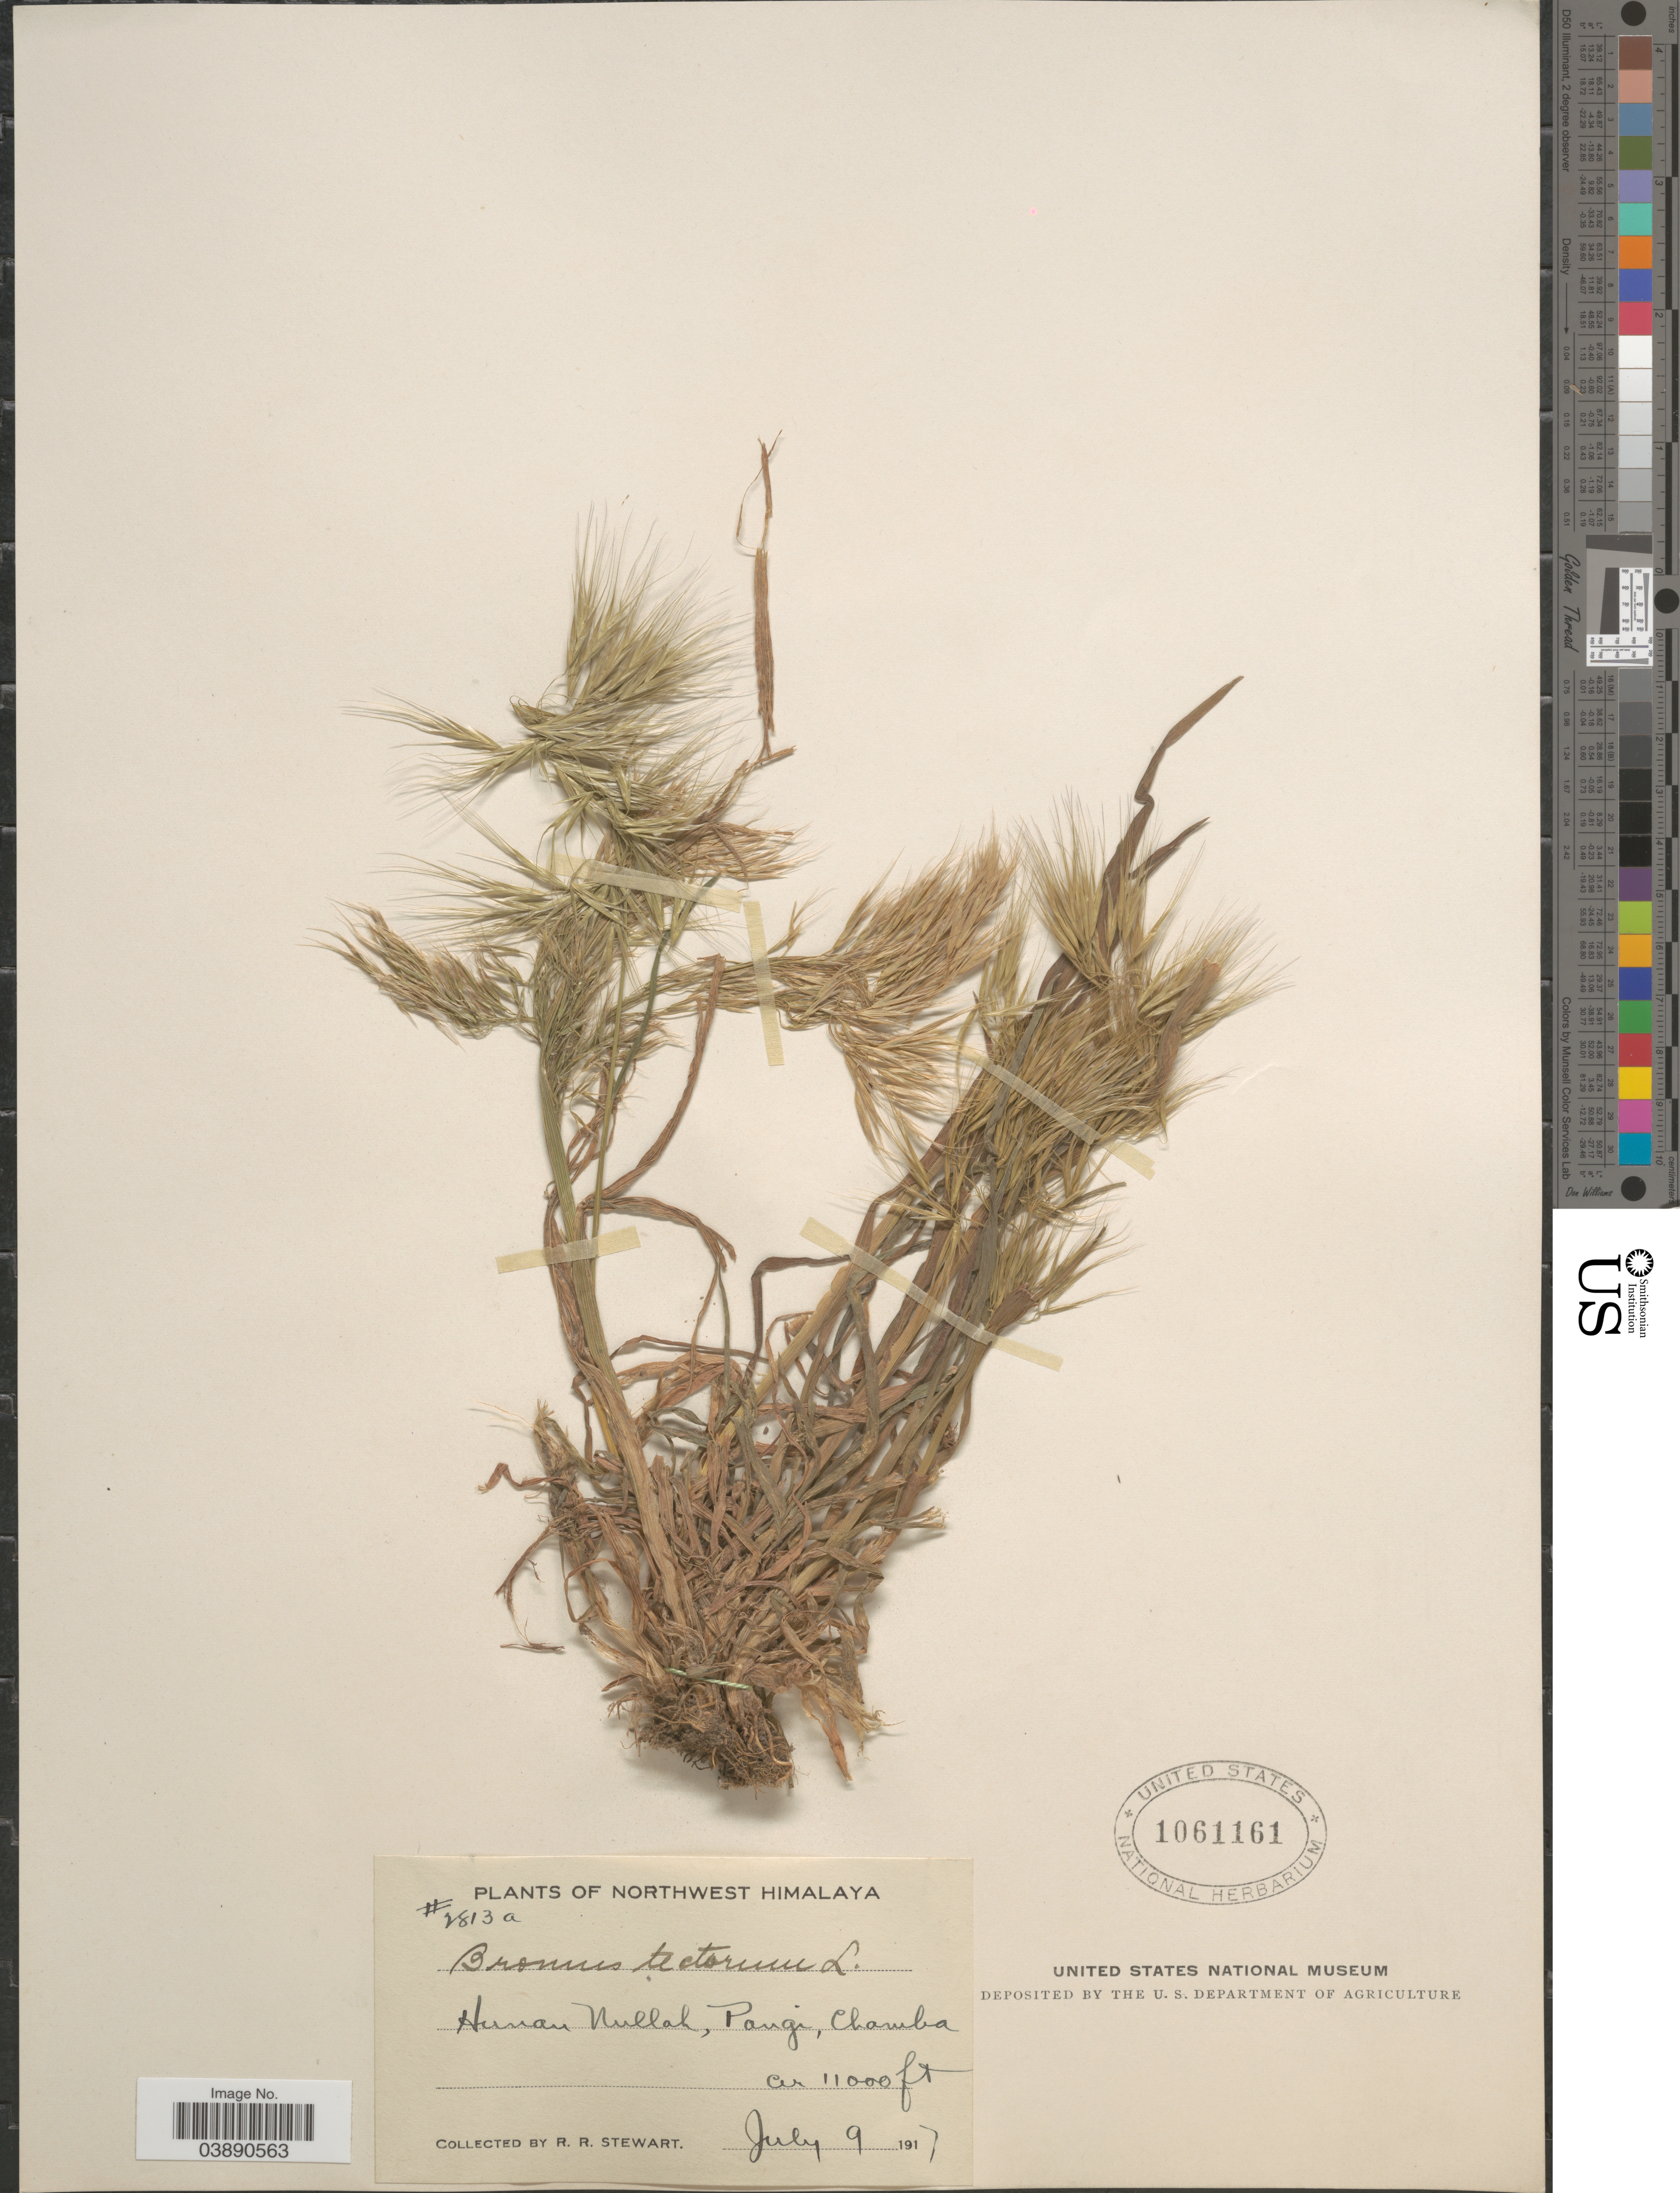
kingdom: Plantae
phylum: Tracheophyta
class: Liliopsida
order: Poales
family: Poaceae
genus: Bromus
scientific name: Bromus tectorum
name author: L.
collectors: R. Stewart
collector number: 2813a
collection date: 1917-07-09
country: India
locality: Northwest Himalaya. Hunan Nullah, Pangi, Chamba.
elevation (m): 3353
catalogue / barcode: US 1061161